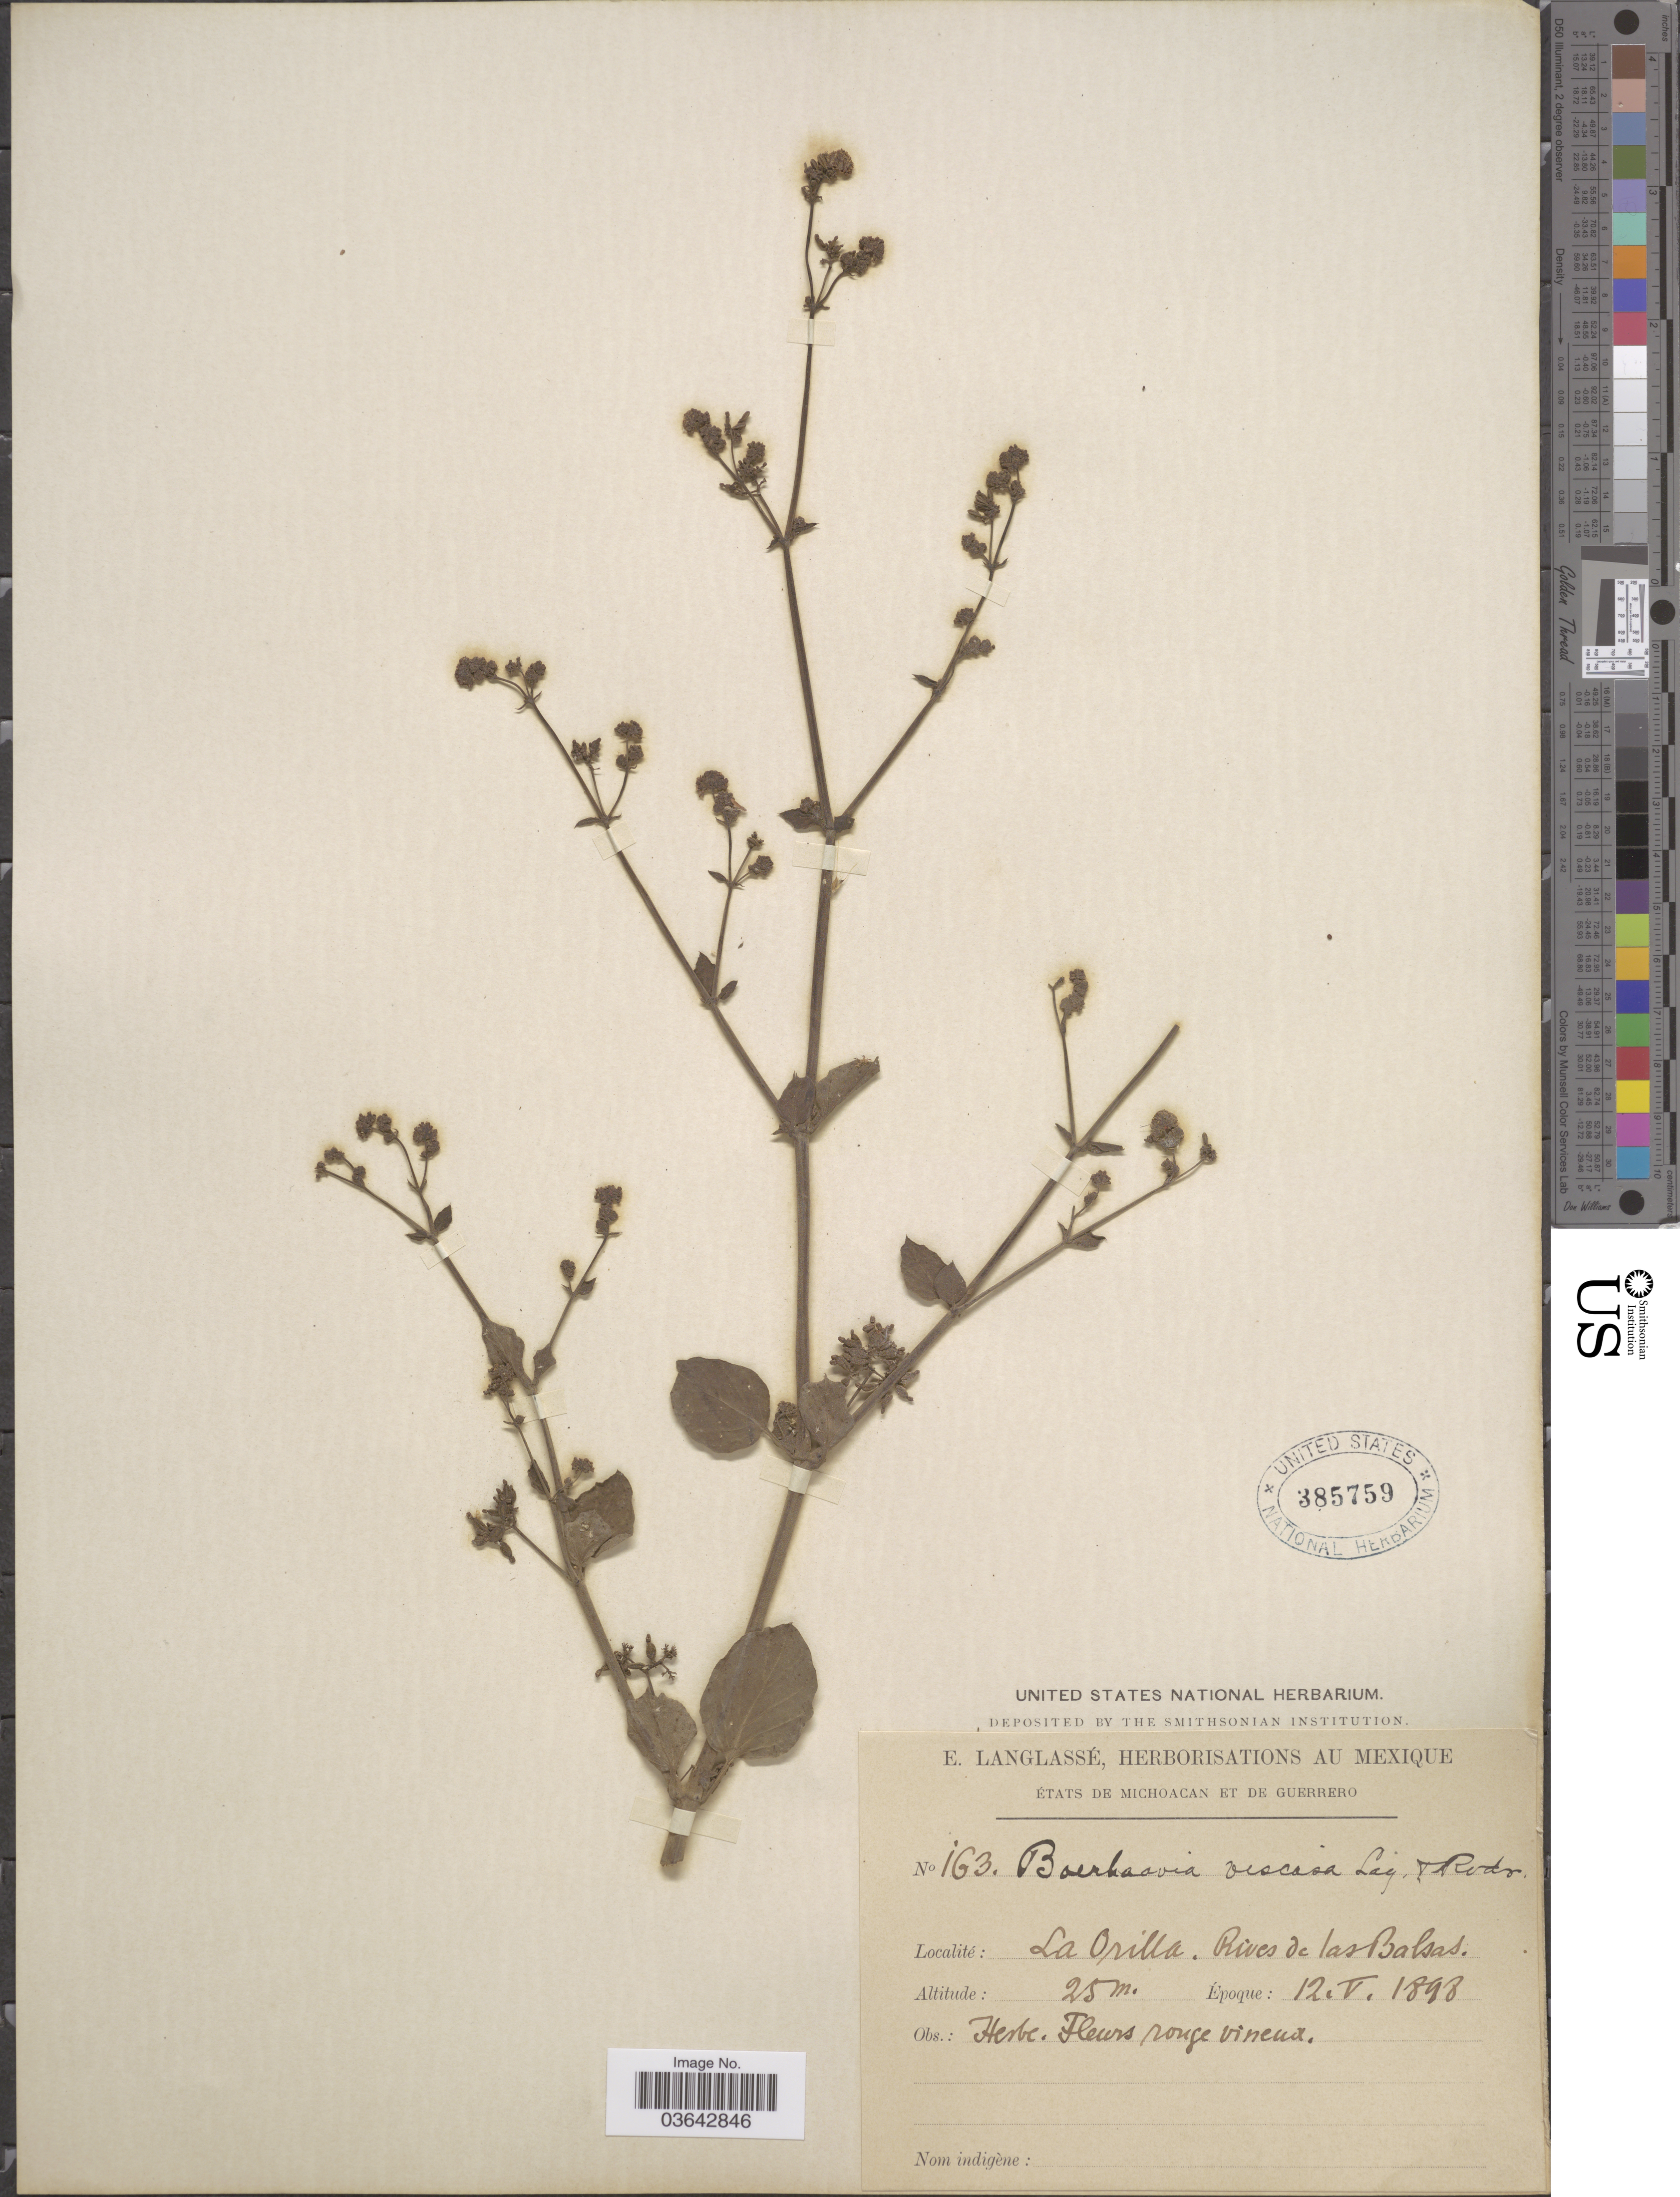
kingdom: Plantae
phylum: Tracheophyta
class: Magnoliopsida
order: Caryophyllales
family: Nyctaginaceae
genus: Boerhavia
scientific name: Boerhavia caribaea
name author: Jacq.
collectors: E. Langlassé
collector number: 163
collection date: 1898-05-12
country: Mexico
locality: États de Michoacan et de Guerrero. La Orilla. Rives de las Balsas.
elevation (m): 25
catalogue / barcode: US 385759